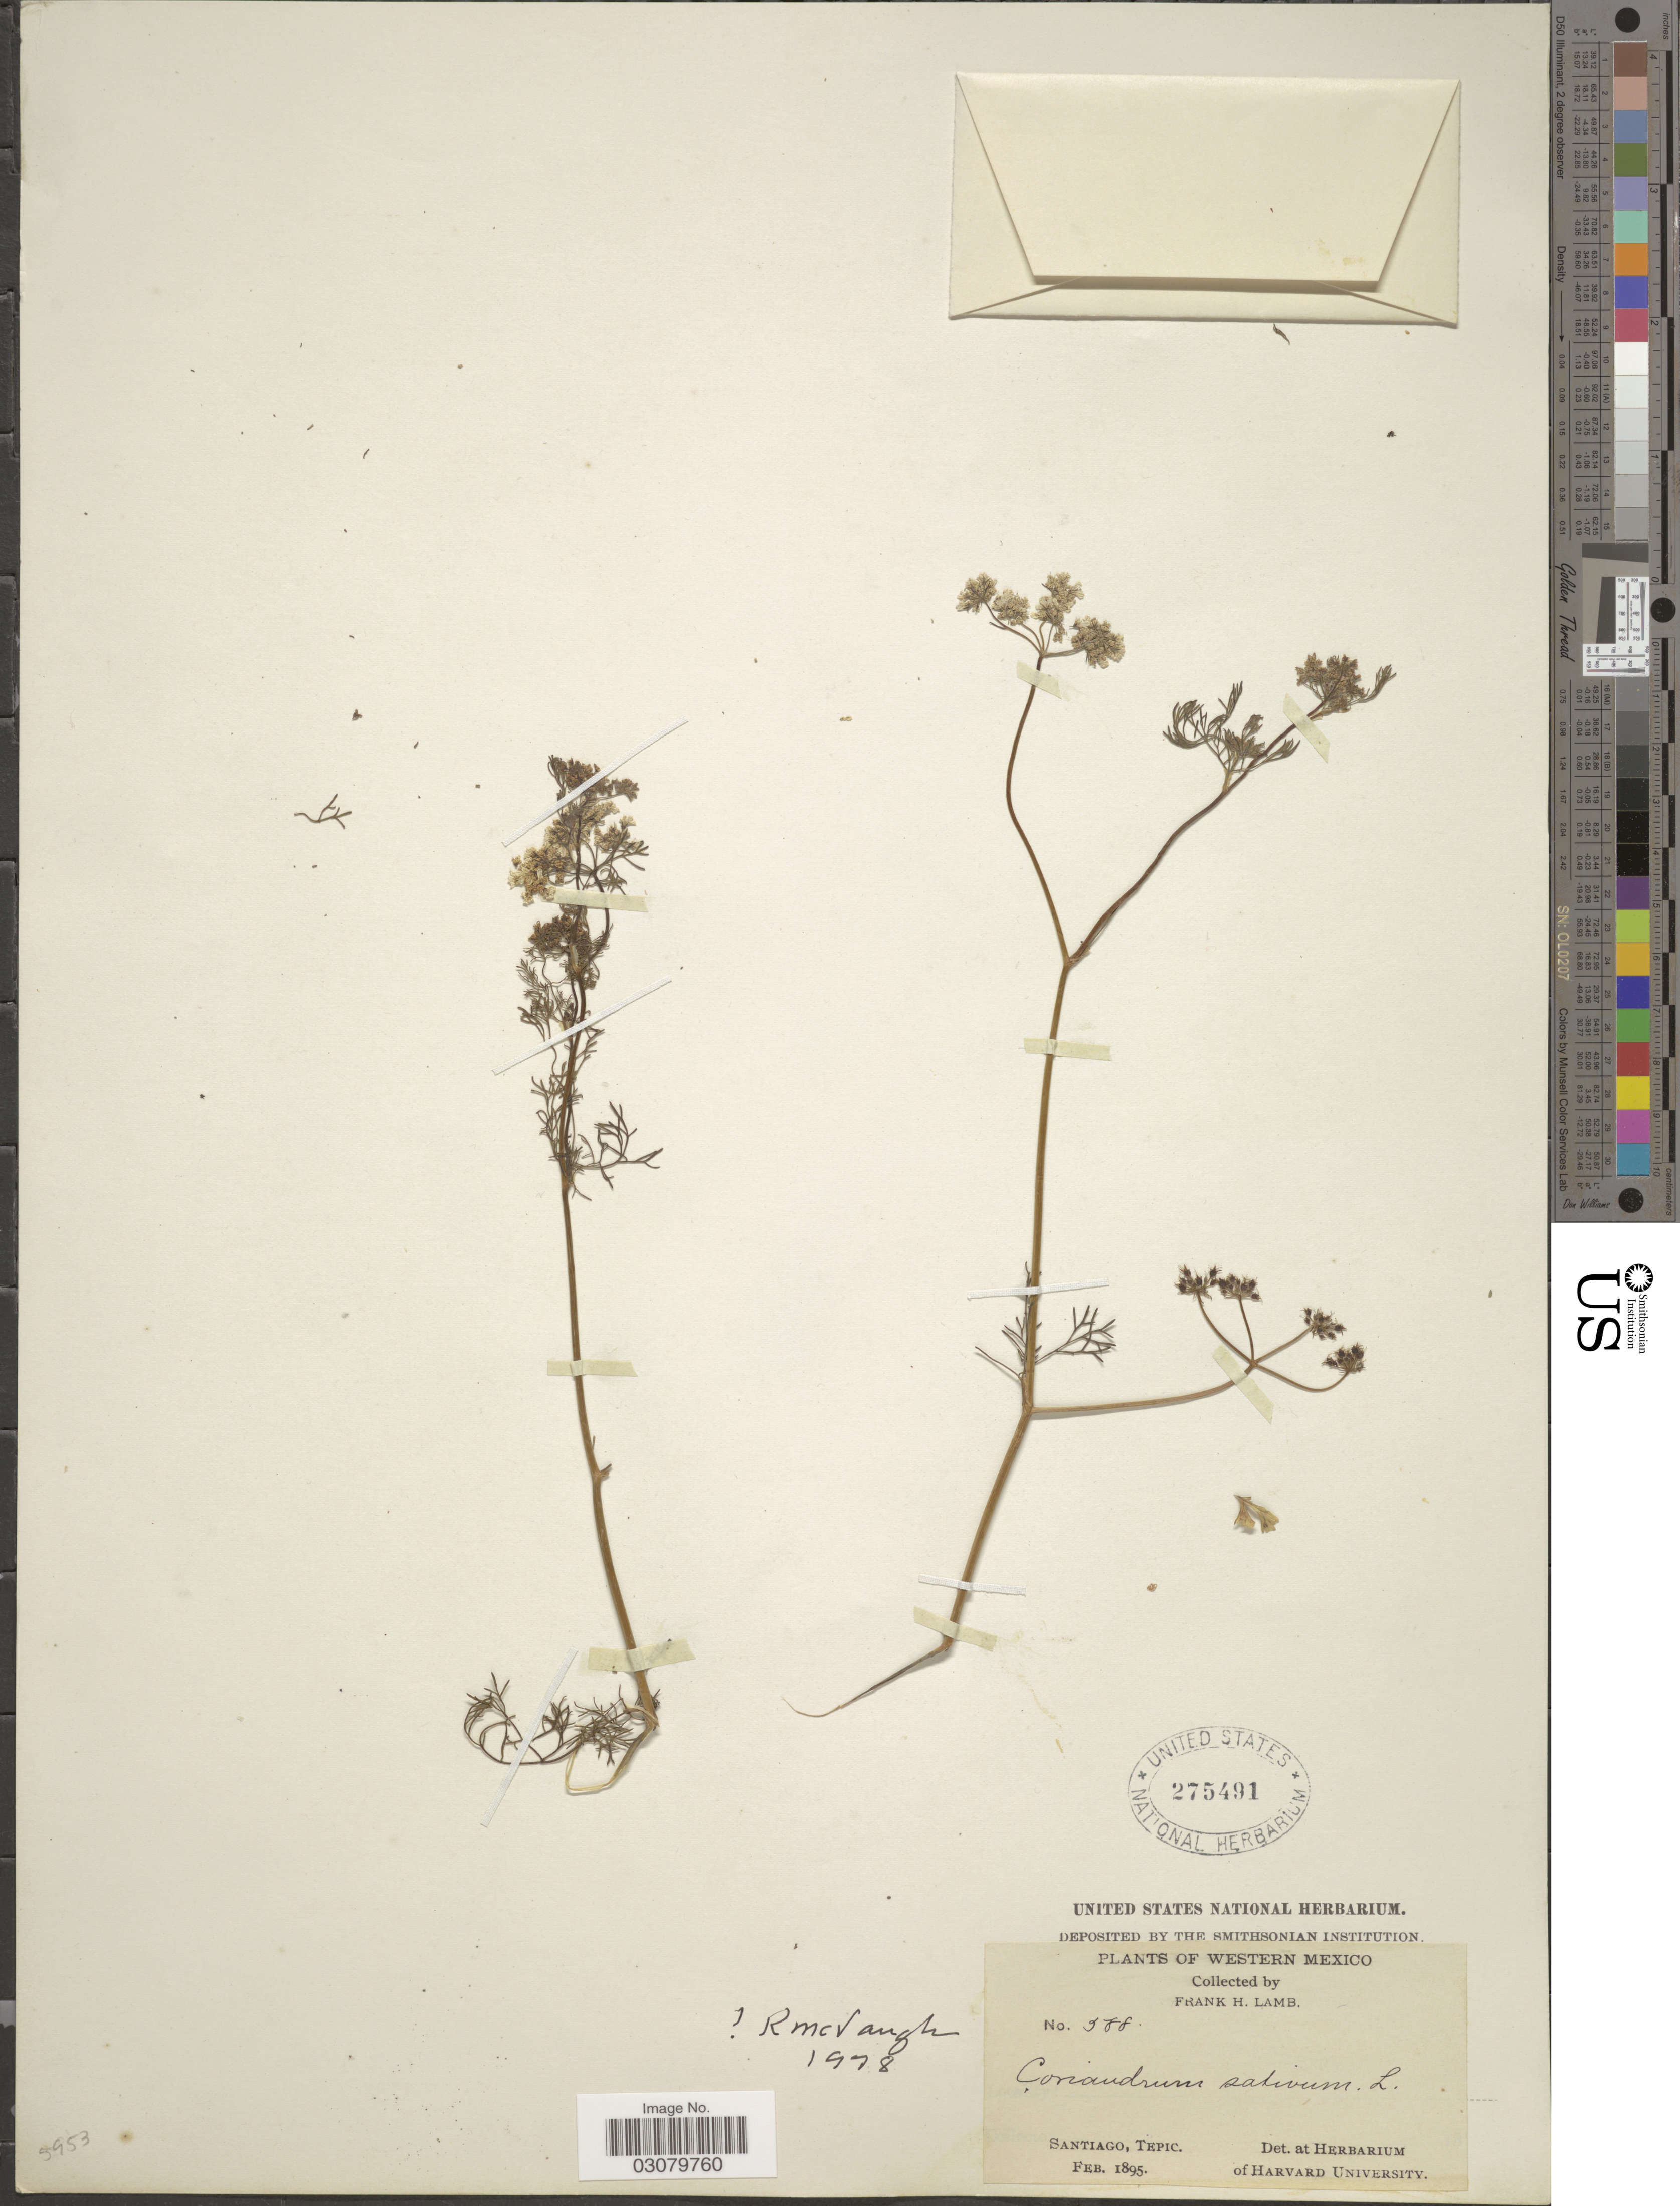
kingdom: Plantae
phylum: Tracheophyta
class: Magnoliopsida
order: Apiales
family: Apiaceae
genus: Coriandrum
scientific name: Coriandrum sativum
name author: L.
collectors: F. H. Lamb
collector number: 588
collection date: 1895-02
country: Mexico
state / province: Nayarit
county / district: Santiago Ixcuintla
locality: Santiago [Santiago Ixcuintla], Tepic [now Nayarit].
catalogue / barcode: US 275491